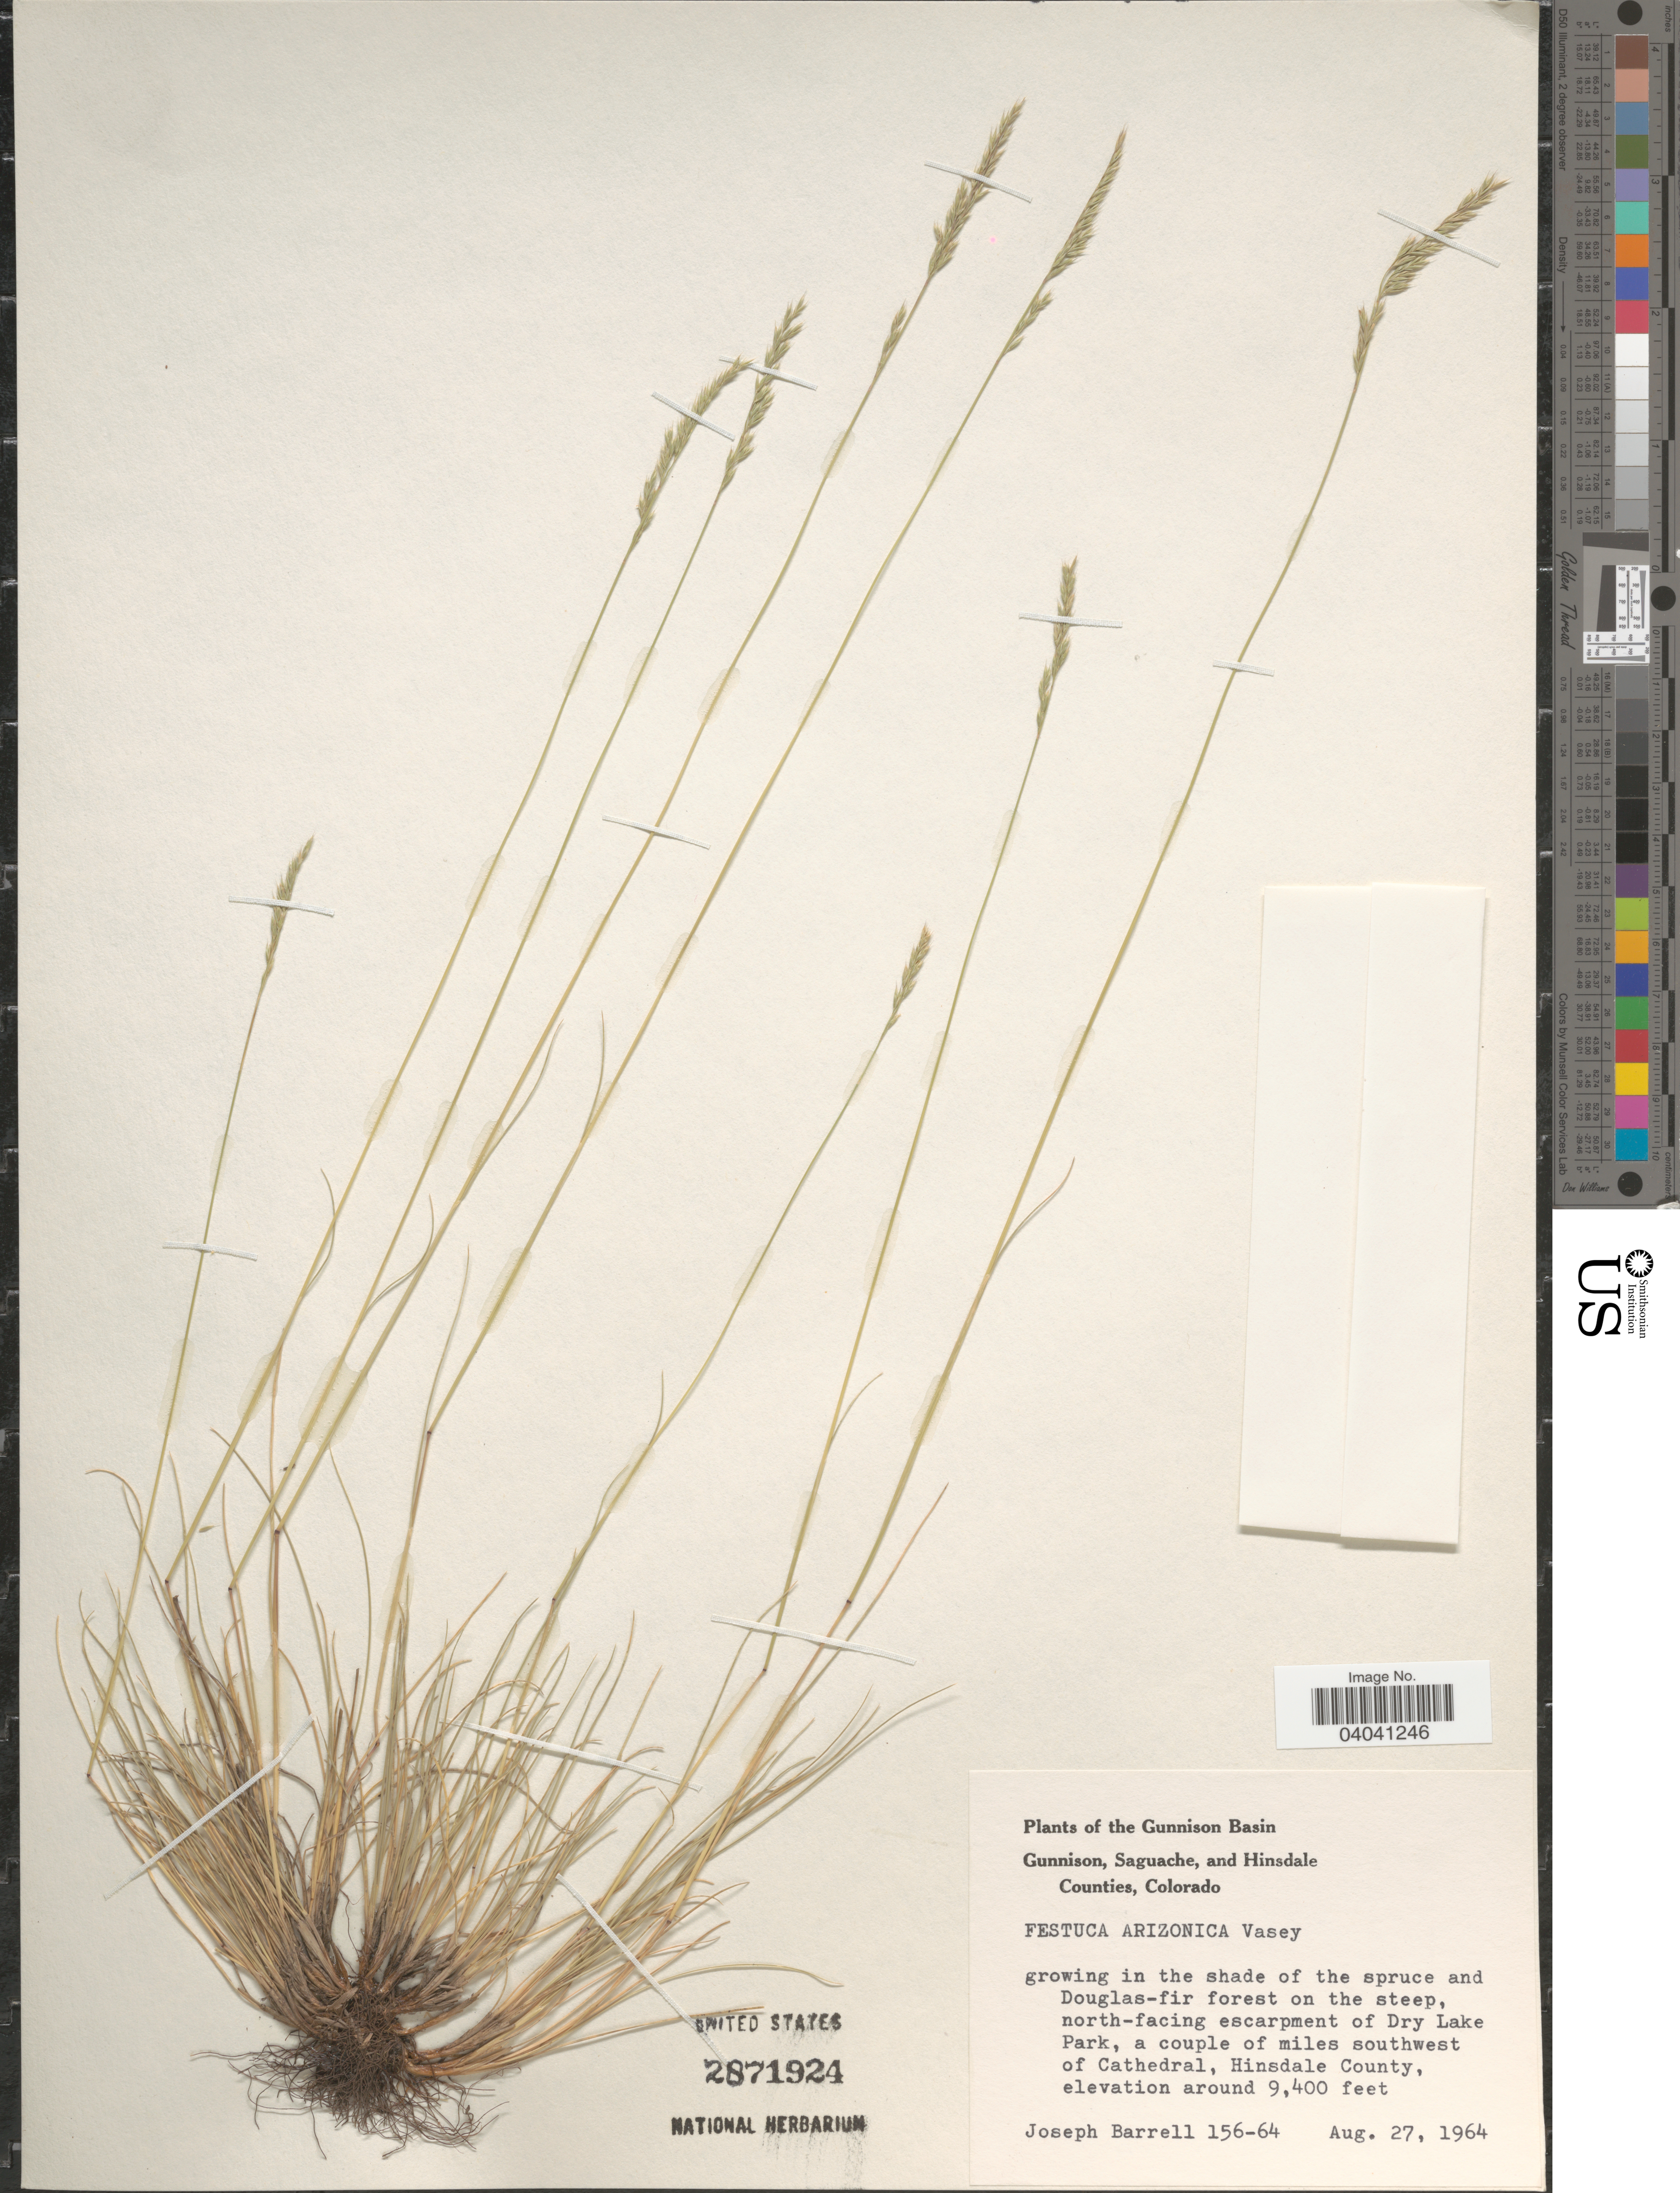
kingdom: Plantae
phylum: Tracheophyta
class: Liliopsida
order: Poales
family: Poaceae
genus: Festuca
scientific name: Festuca arizonica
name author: Vasey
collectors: J. Barrell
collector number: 156-64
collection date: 1964-08-27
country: United States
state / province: Colorado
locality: Gunnison Basin. North-facing escarpment of Dry Lake Park, a couple of miles southwest of Cathedral, Hinsdale County.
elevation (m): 2865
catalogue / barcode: US 2871924